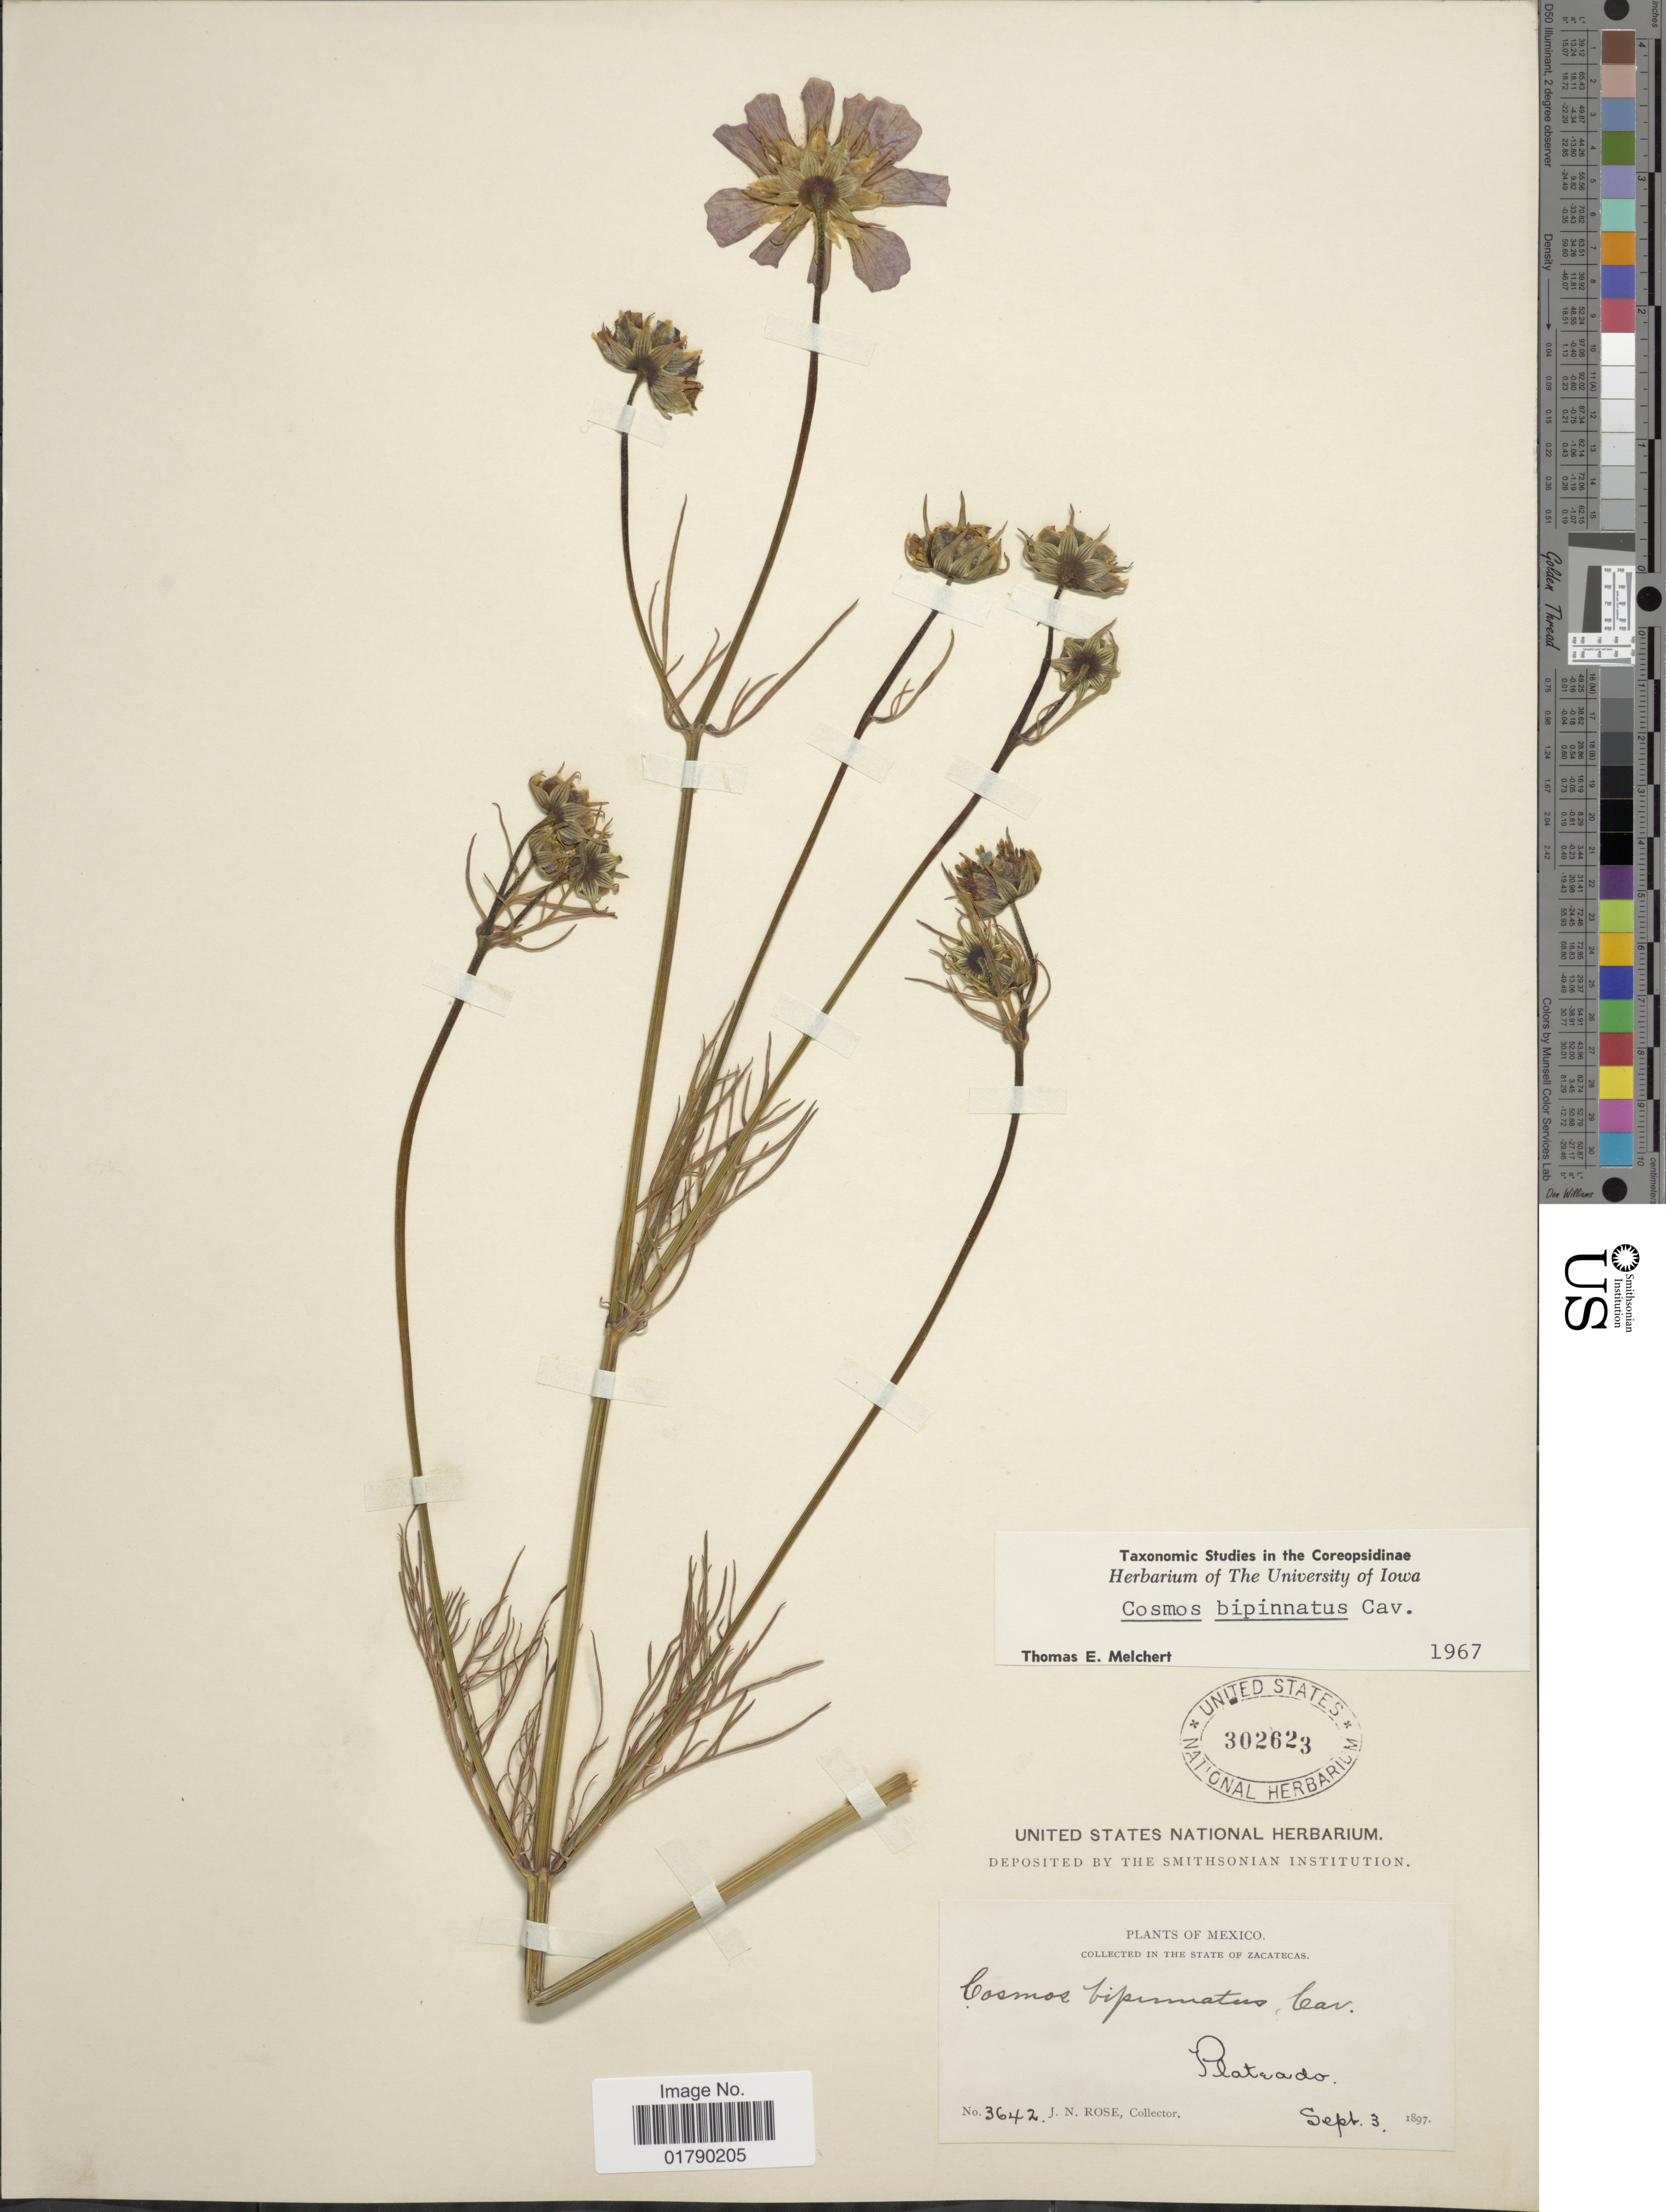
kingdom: Plantae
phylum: Tracheophyta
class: Magnoliopsida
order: Asterales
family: Asteraceae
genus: Cosmos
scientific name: Cosmos bipinnatus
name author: Cav.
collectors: J. N. Rose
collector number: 3642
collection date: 1897-09-03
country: Mexico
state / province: Zacatecas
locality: Plateado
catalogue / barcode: US 302623